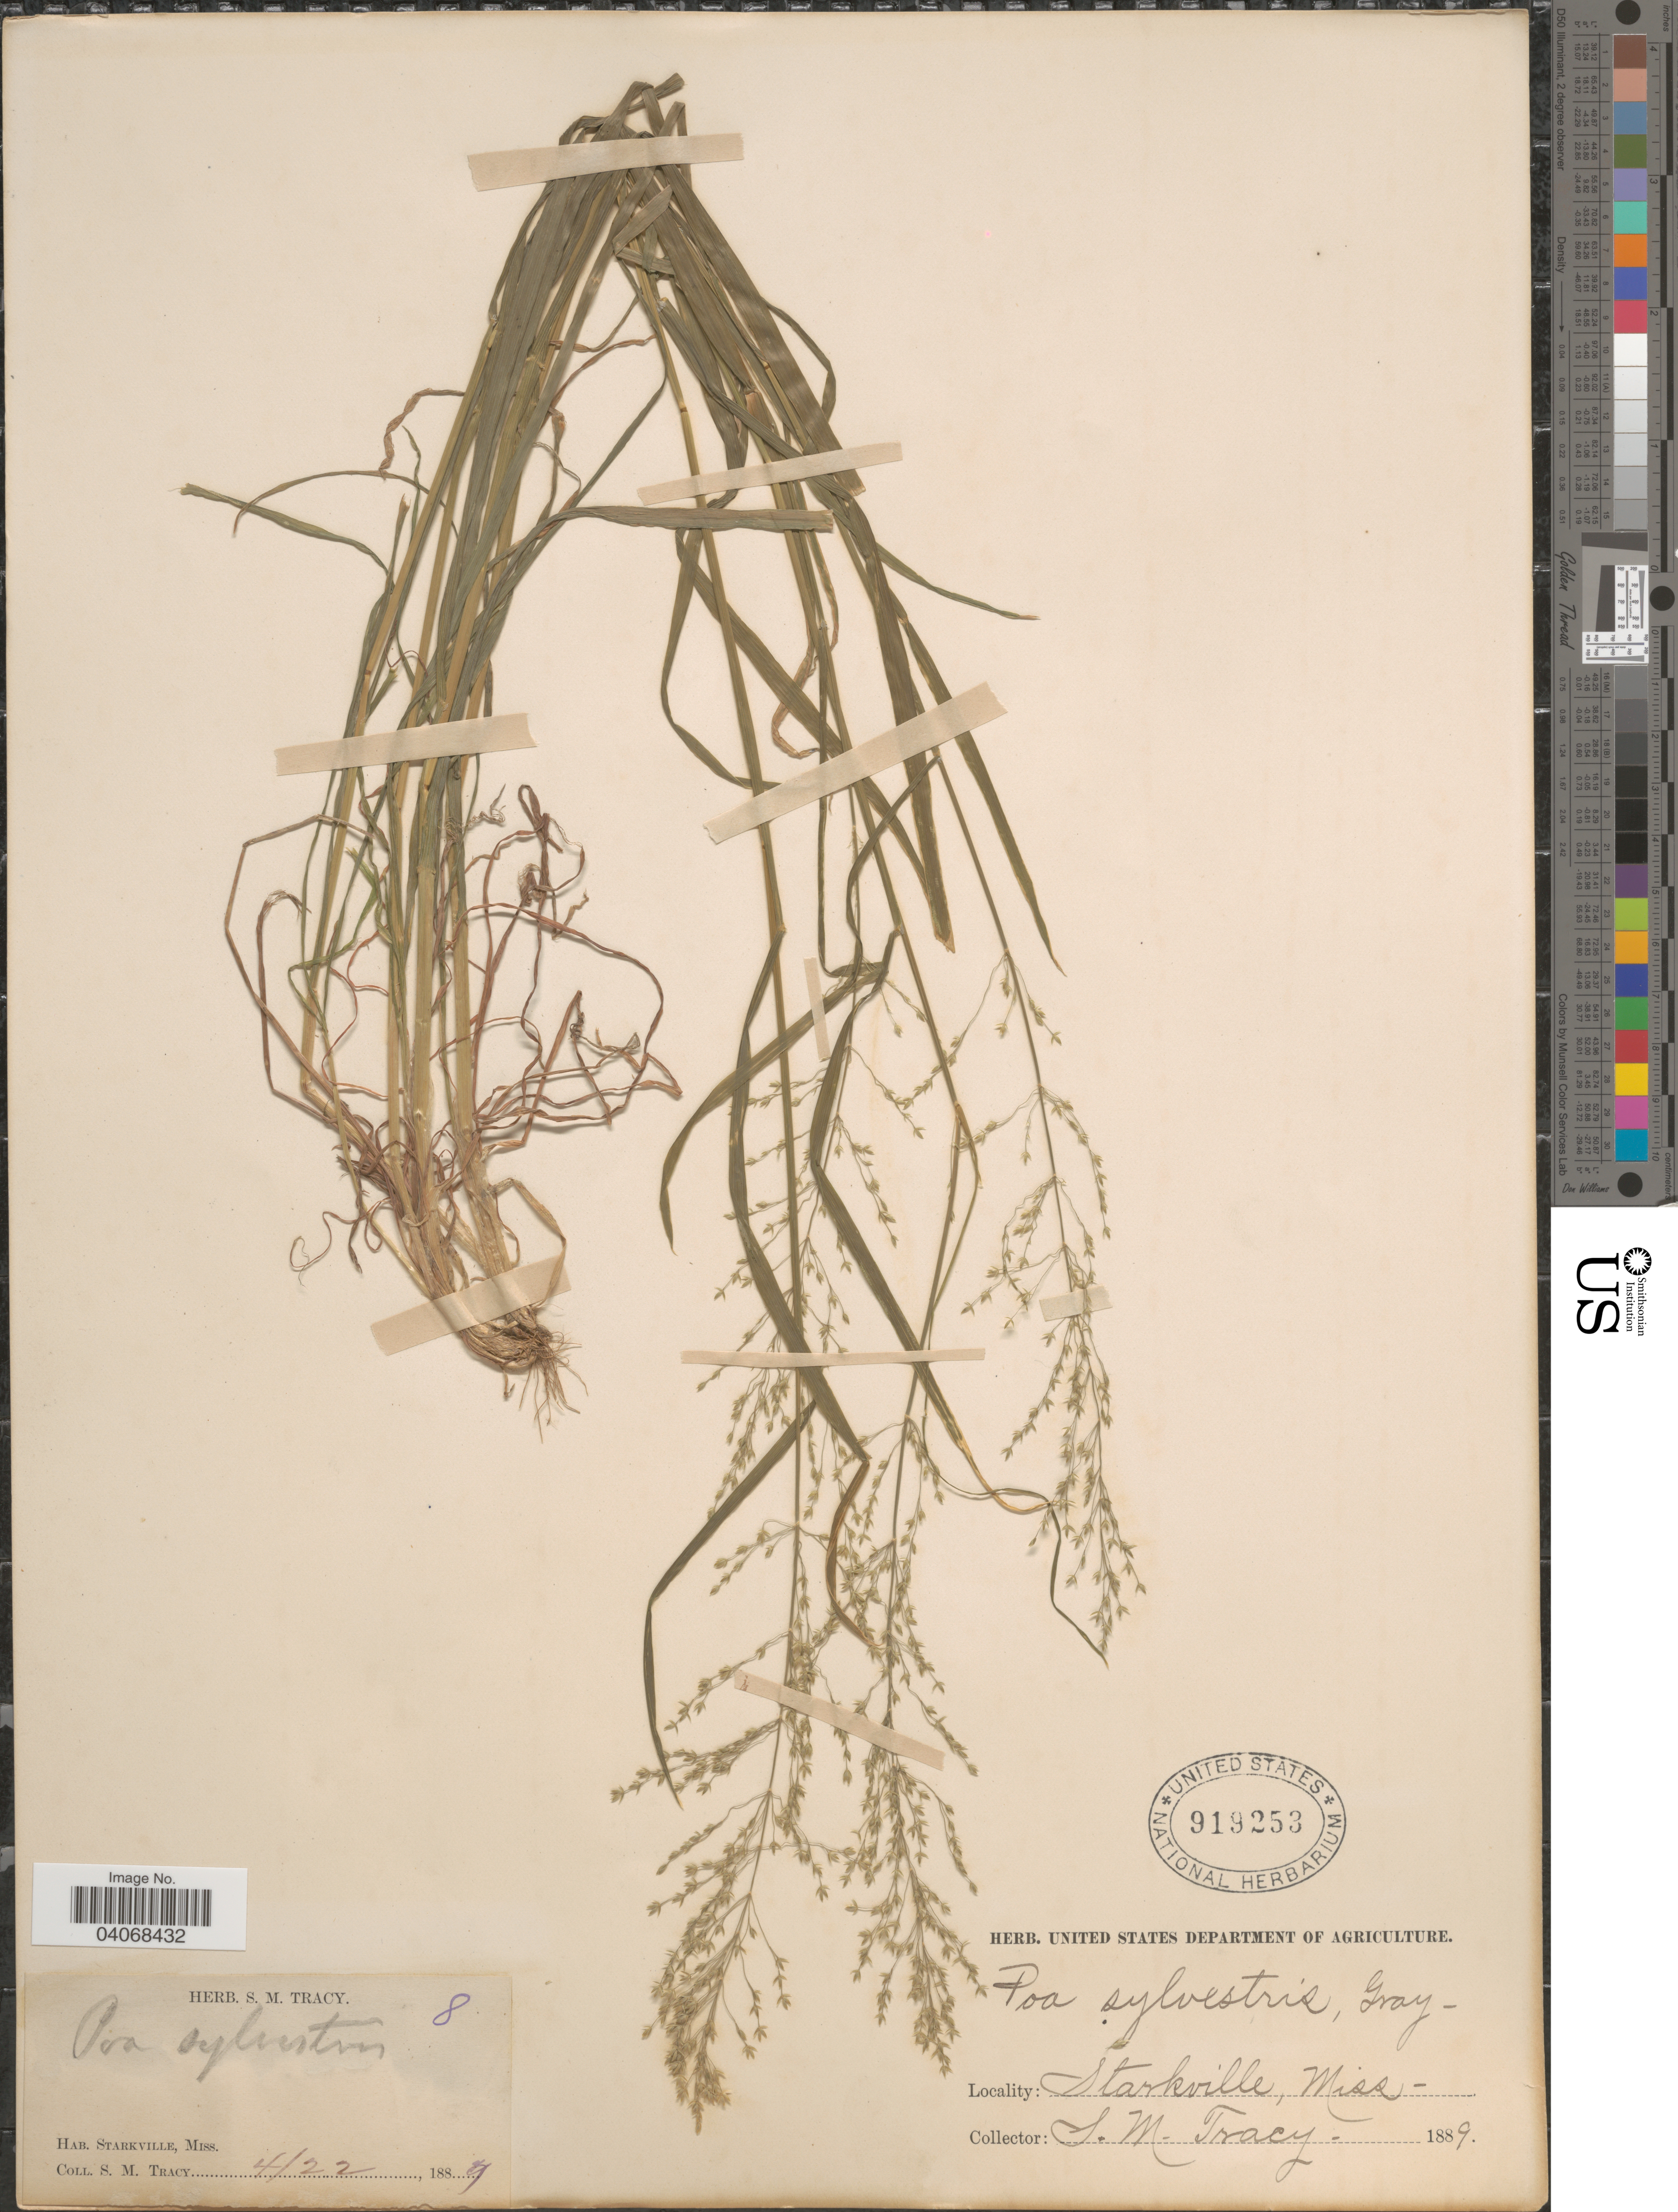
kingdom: Plantae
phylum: Tracheophyta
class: Liliopsida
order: Poales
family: Poaceae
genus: Poa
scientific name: Poa sylvestris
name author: A. Gray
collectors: S. M. Tracy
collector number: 8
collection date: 1889-04-22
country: United States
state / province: Mississippi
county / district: Oktibbeha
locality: Starkville.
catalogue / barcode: US 919253